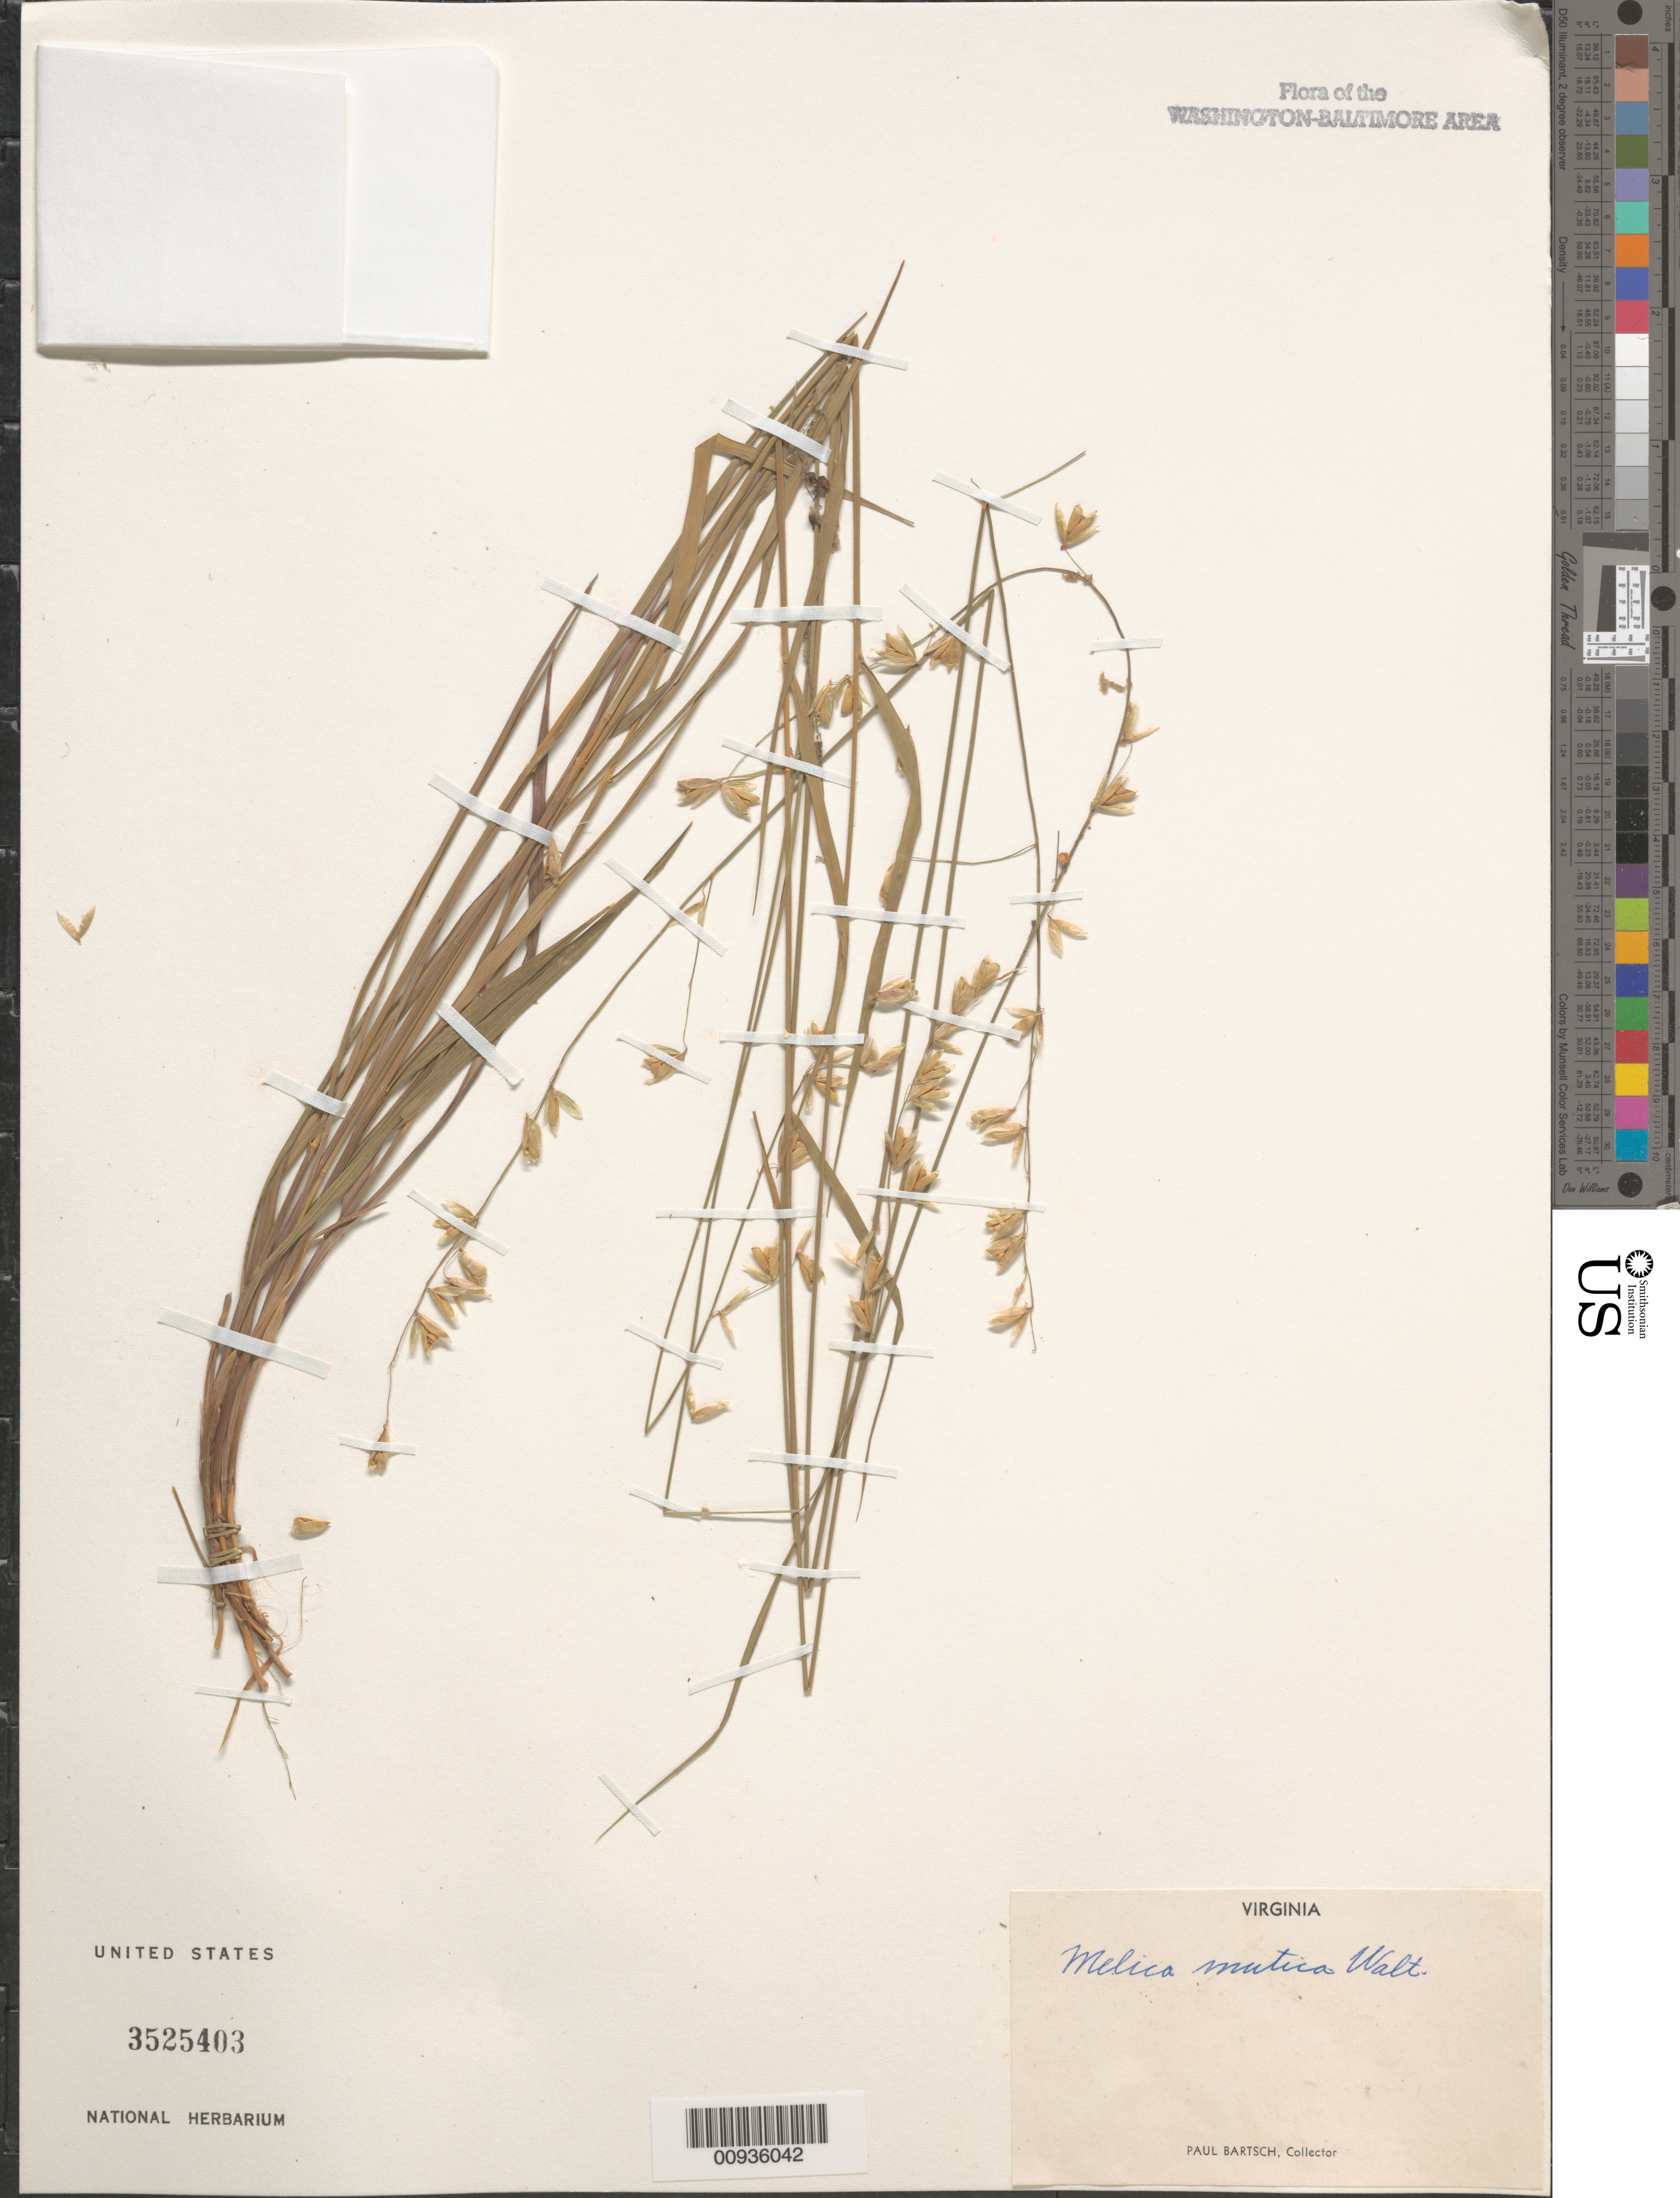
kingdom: Plantae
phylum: Tracheophyta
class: Liliopsida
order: Poales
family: Poaceae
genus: Melica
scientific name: Melica mutica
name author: Walter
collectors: P. Bartsch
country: United States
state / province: Virginia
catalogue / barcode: US 3525403